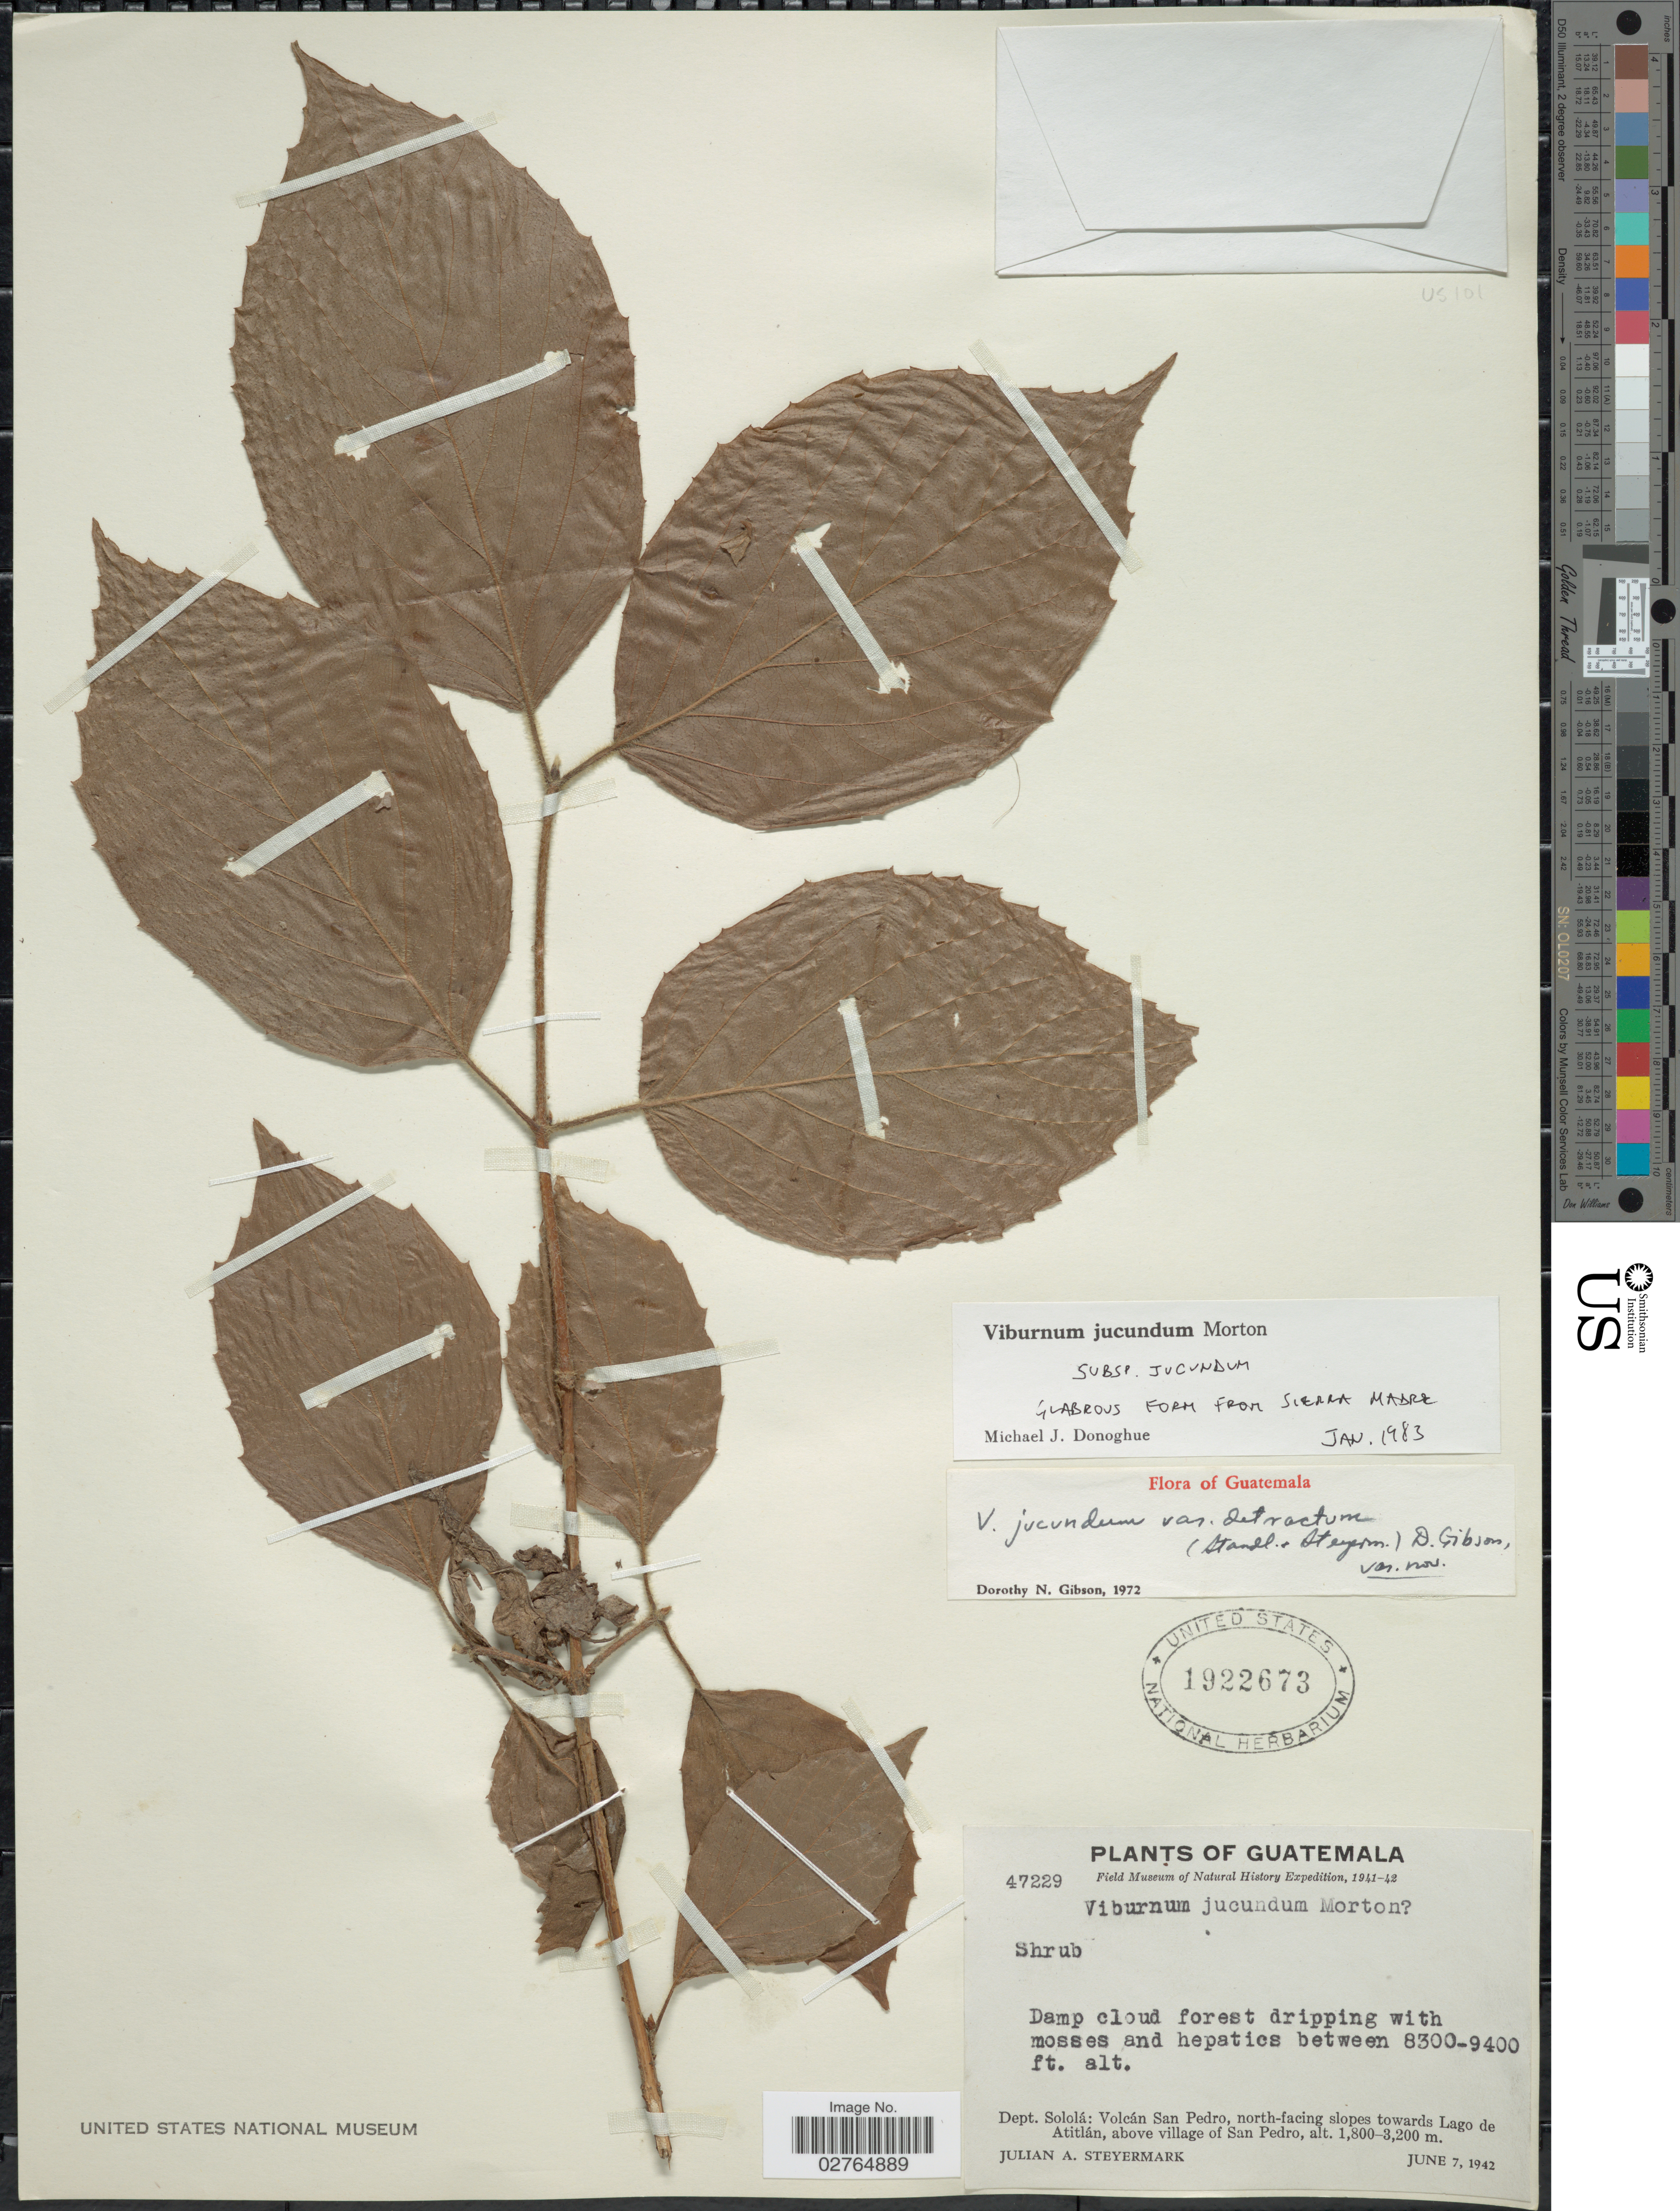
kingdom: Plantae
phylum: Tracheophyta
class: Magnoliopsida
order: Dipsacales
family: Viburnaceae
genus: Viburnum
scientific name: Viburnum jucundum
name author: C.V. Morton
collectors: J. Steyermark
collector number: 47229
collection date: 1942-06-07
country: Guatemala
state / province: Sololá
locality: Dept. Sololá: Volcán San Pedro, north-facing slopes towards Lago de Atitlán, above village of San Pedro.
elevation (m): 2530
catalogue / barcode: US 1922673